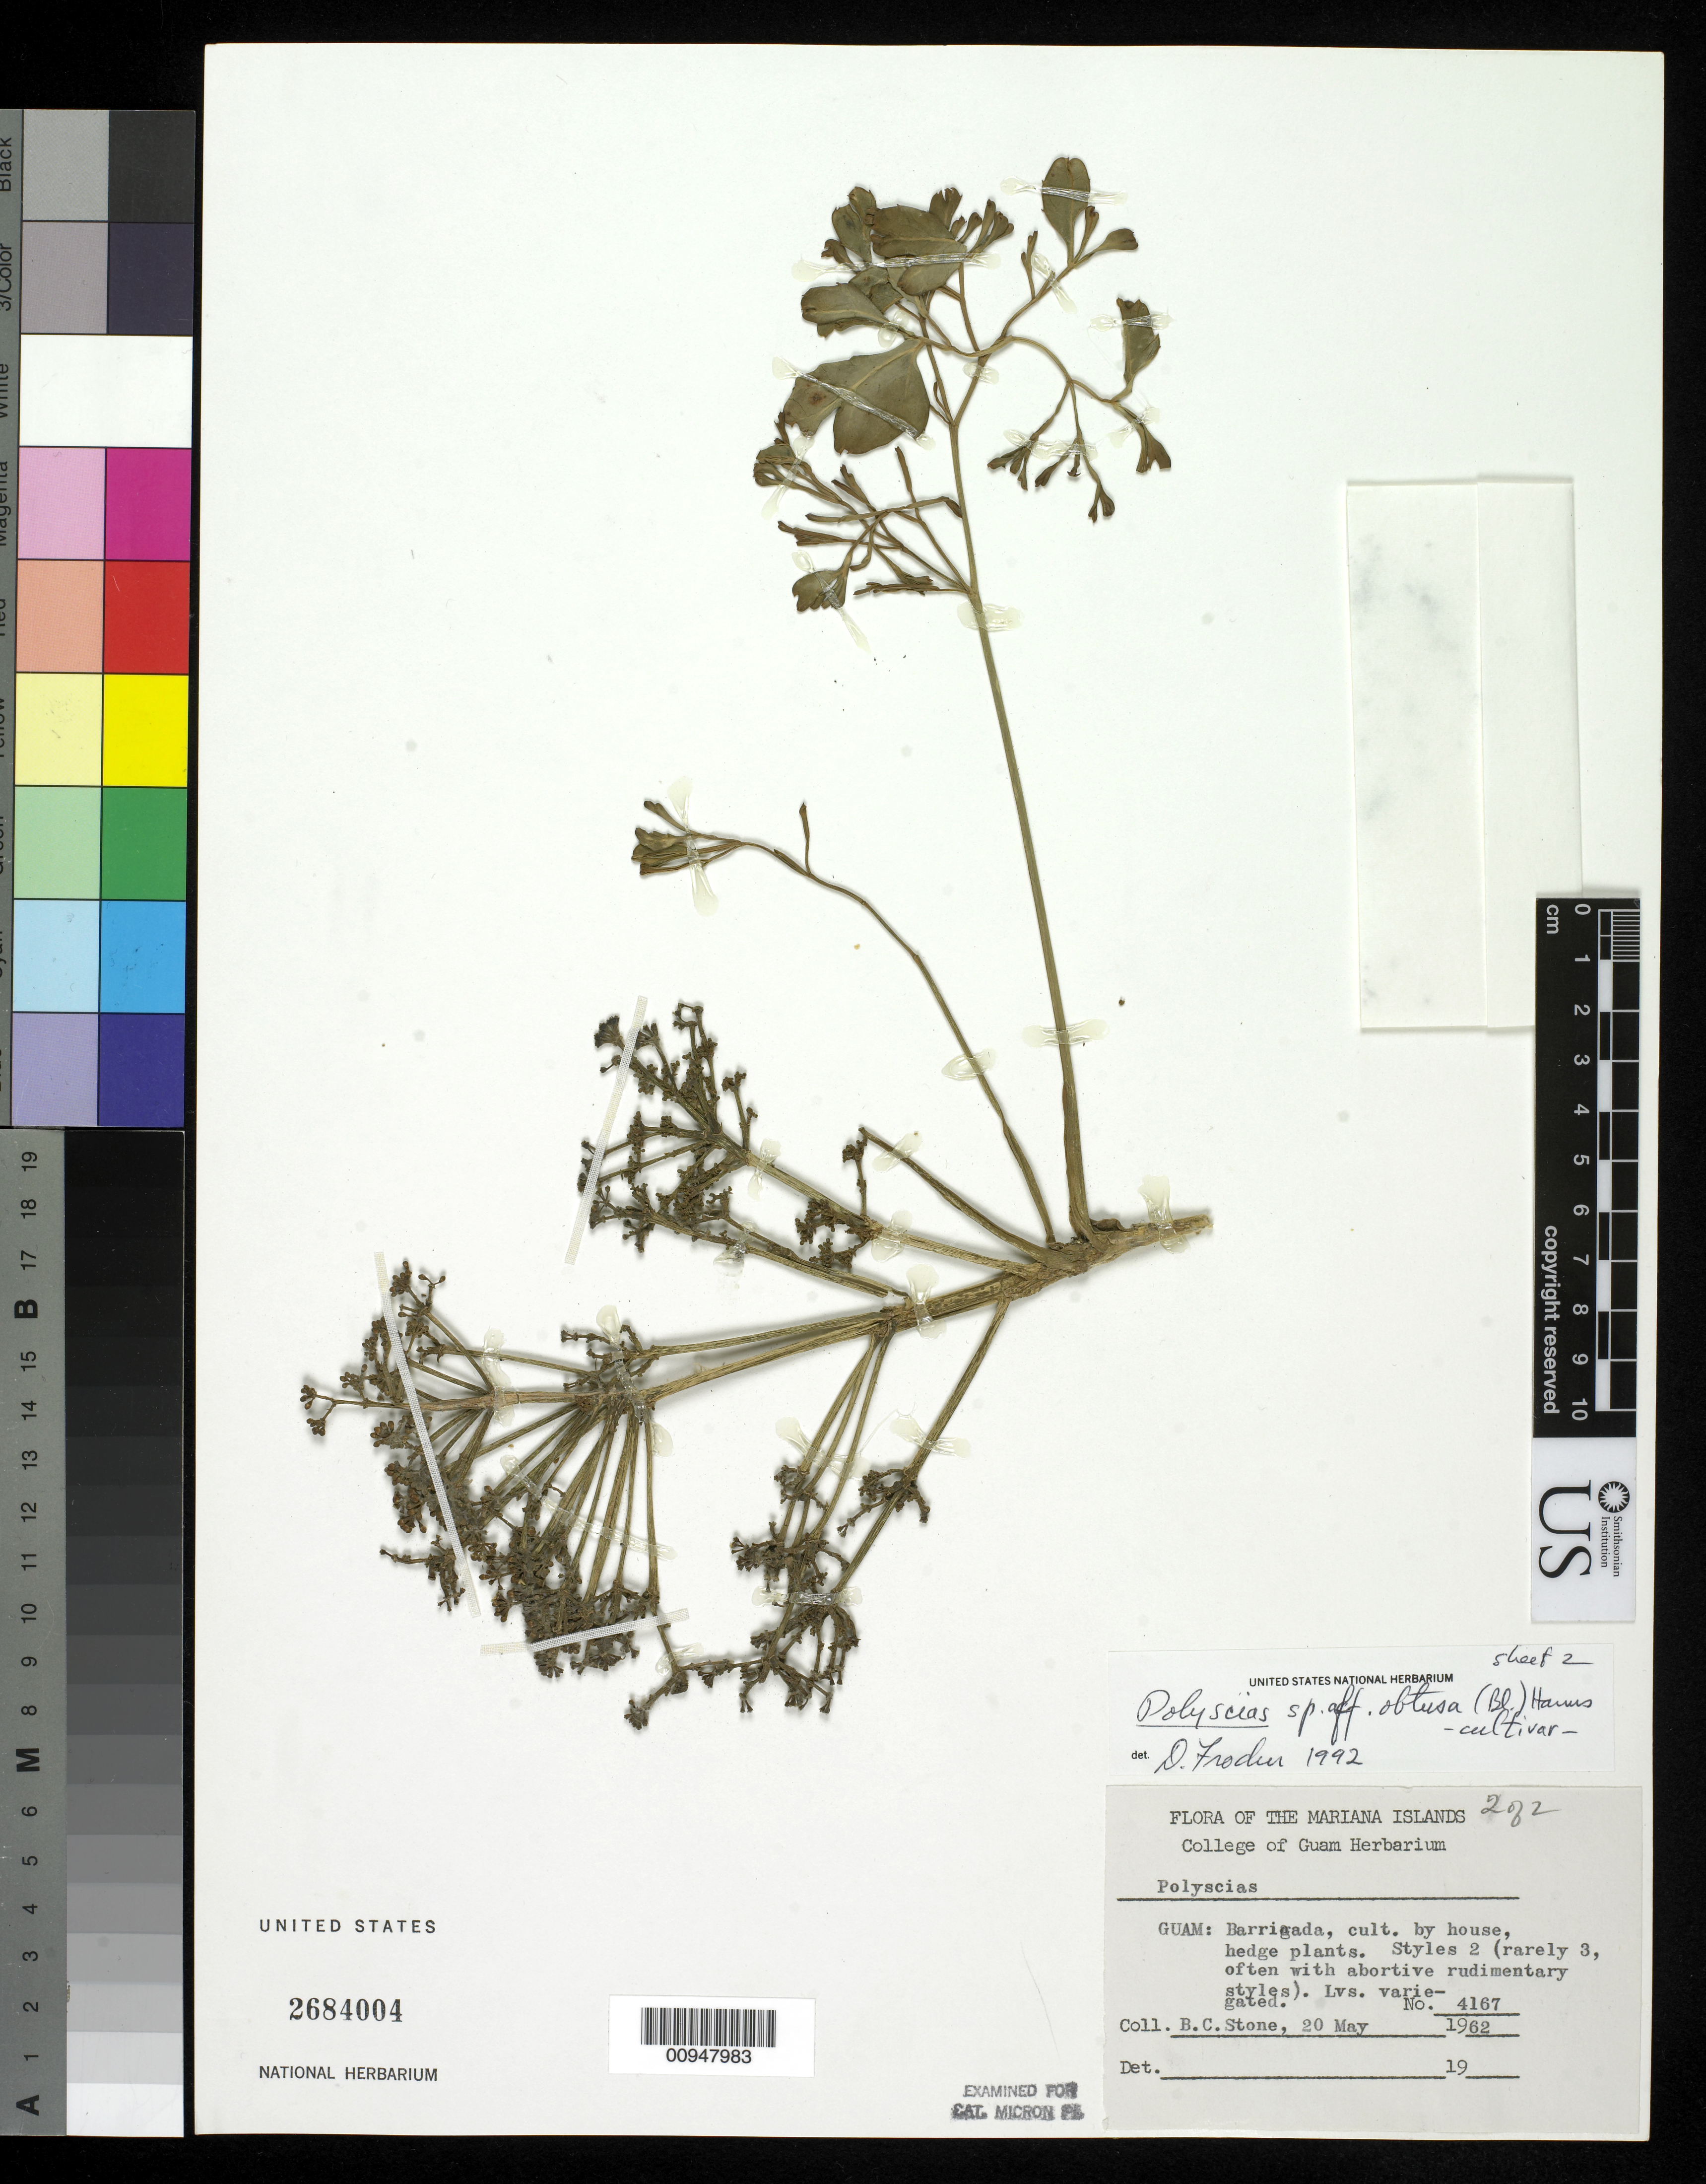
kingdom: Plantae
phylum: Tracheophyta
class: Magnoliopsida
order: Apiales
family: Araliaceae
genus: Polyscias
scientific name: Polyscias obtusa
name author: Harms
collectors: B. C. Stone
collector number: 4167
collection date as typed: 20 May 1962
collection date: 1962-05-20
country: Guam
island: Guam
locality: Barrigada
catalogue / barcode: US 2684004